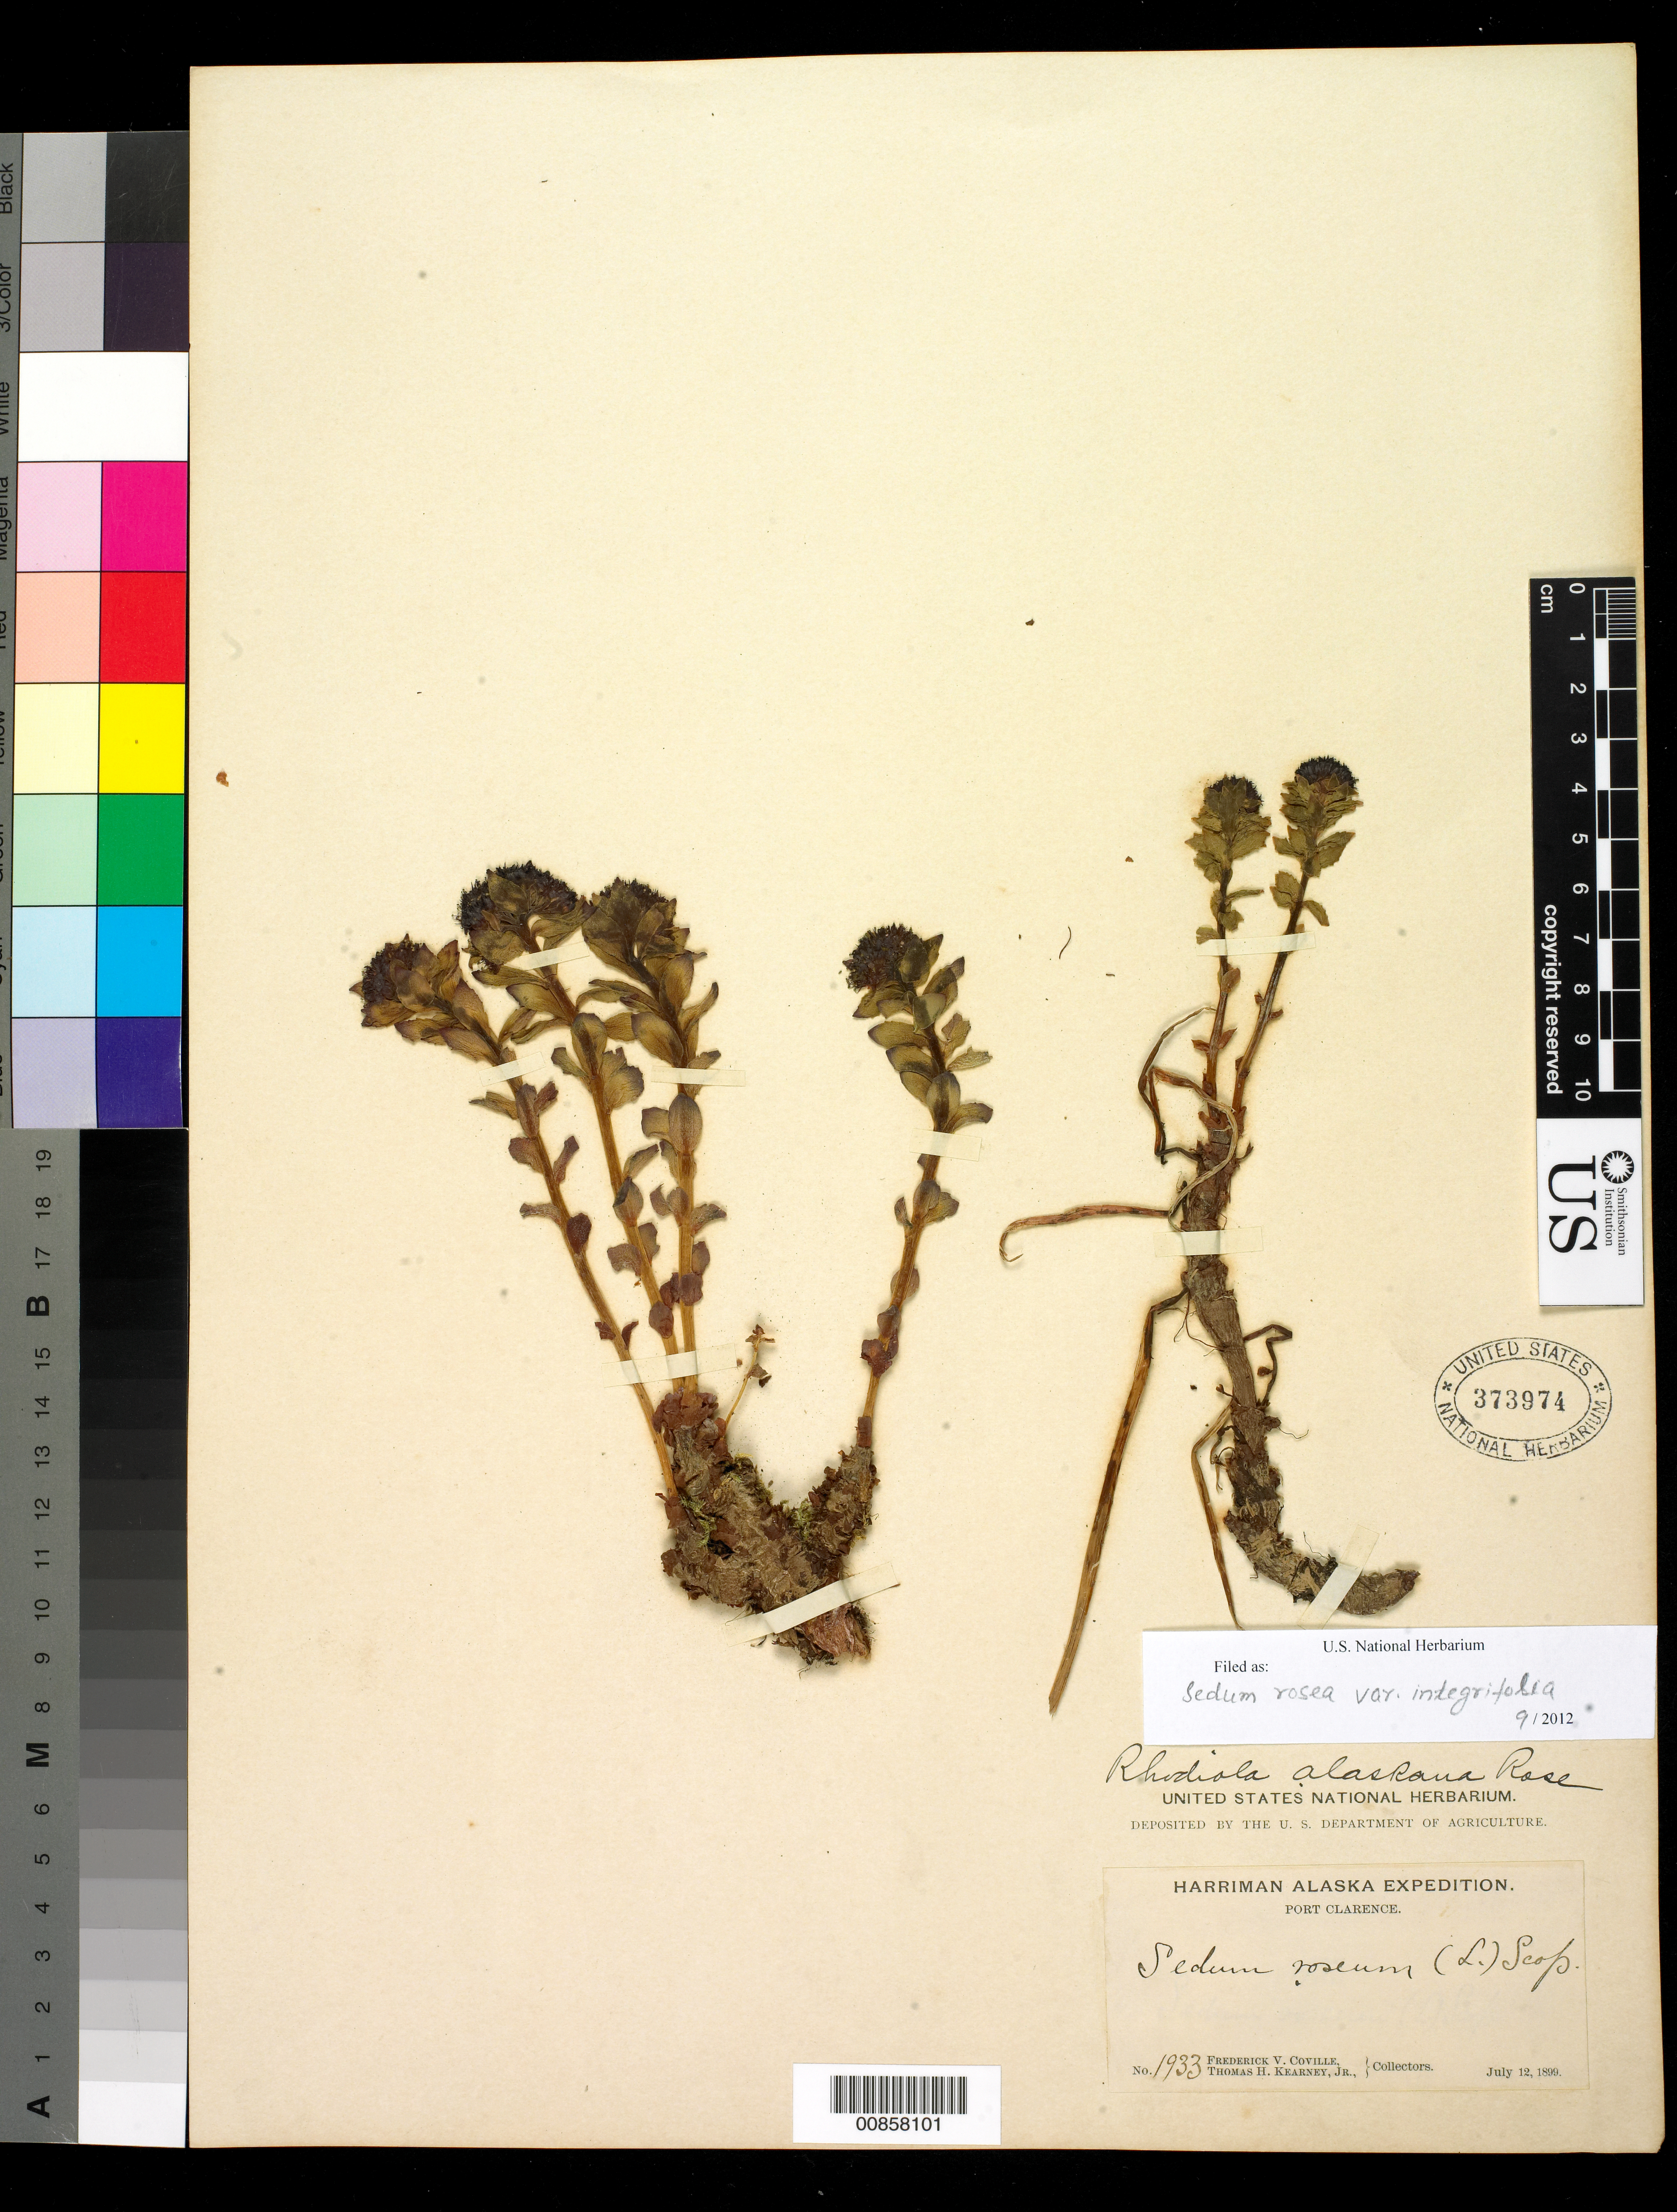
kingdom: Plantae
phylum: Tracheophyta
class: Magnoliopsida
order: Saxifragales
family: Crassulaceae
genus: Rhodiola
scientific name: Rhodiola integrifolia subsp. integrifolia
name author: Raf.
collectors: F. V. Coville & T. H. Kearney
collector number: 1933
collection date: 1899-07-12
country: United States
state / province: Alaska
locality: Port Clarence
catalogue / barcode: US 373974